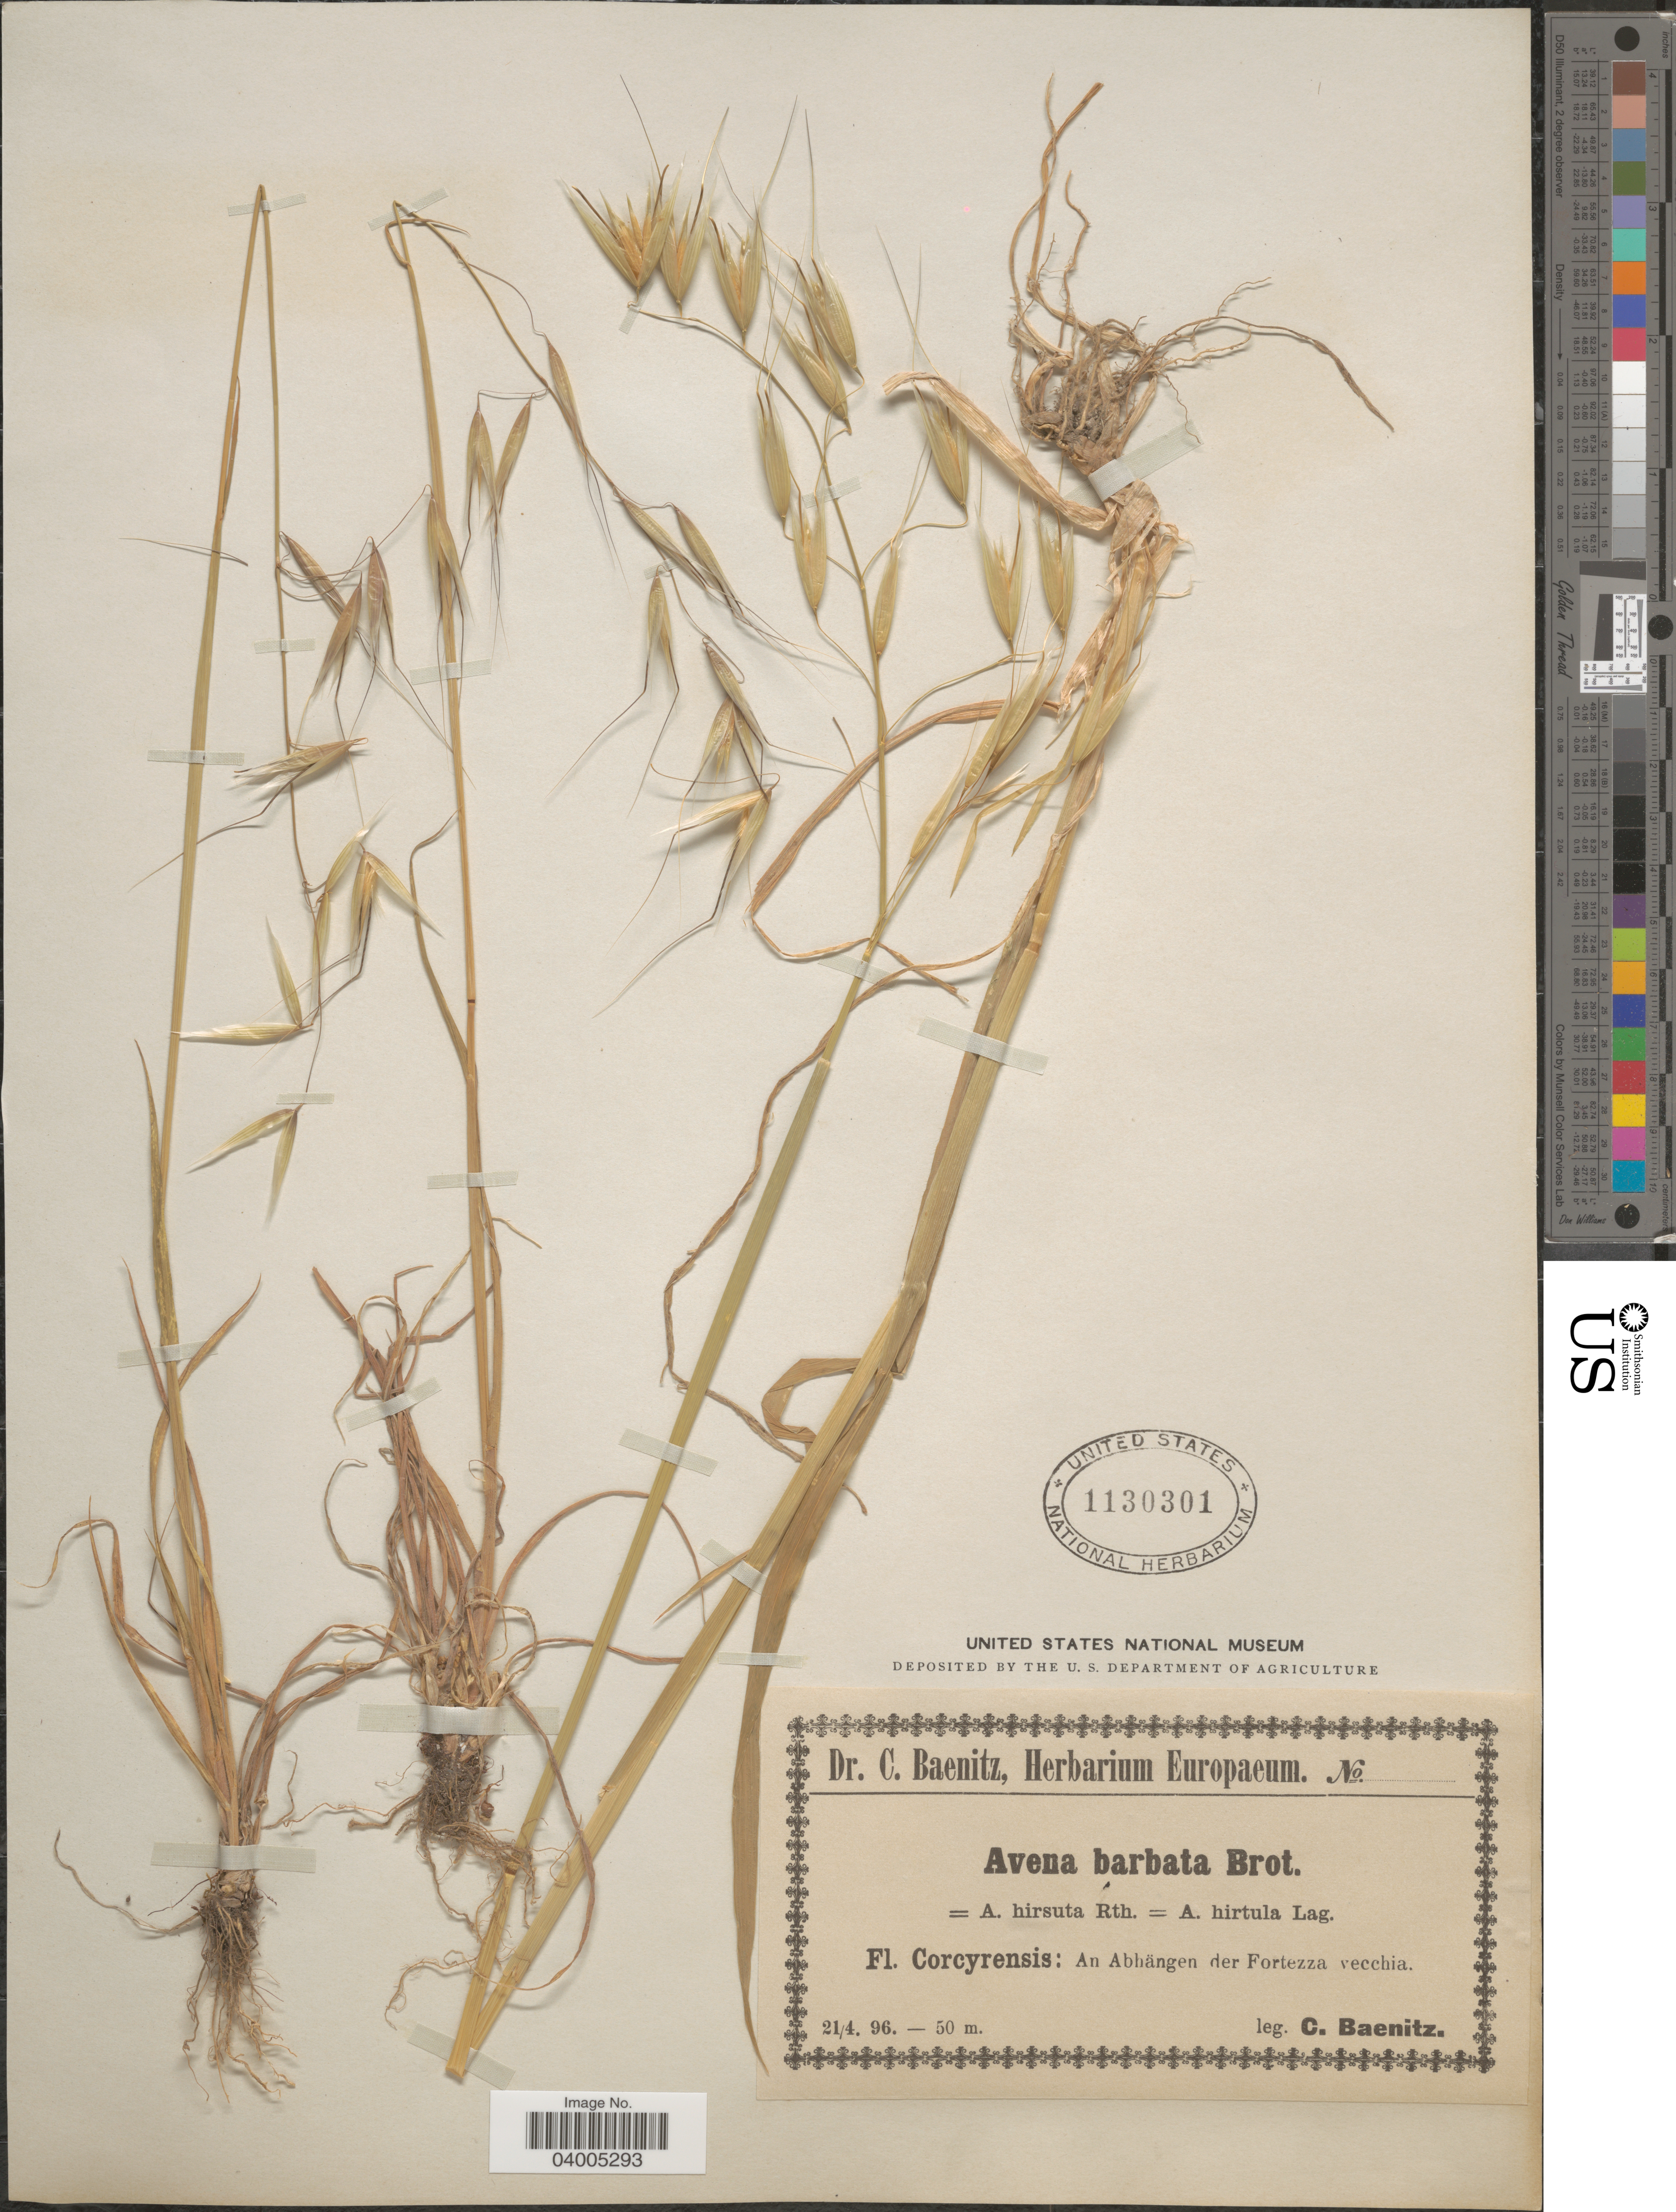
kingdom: Plantae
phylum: Tracheophyta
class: Liliopsida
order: Poales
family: Poaceae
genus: Avena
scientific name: Avena barbata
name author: Pott ex Link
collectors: C. G. Baenitz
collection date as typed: Transcribed d/m/y: 21/4/96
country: Greece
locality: Corcyrensis: An Abhängen der Fortezza vecchia.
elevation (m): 50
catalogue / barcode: US 1130301